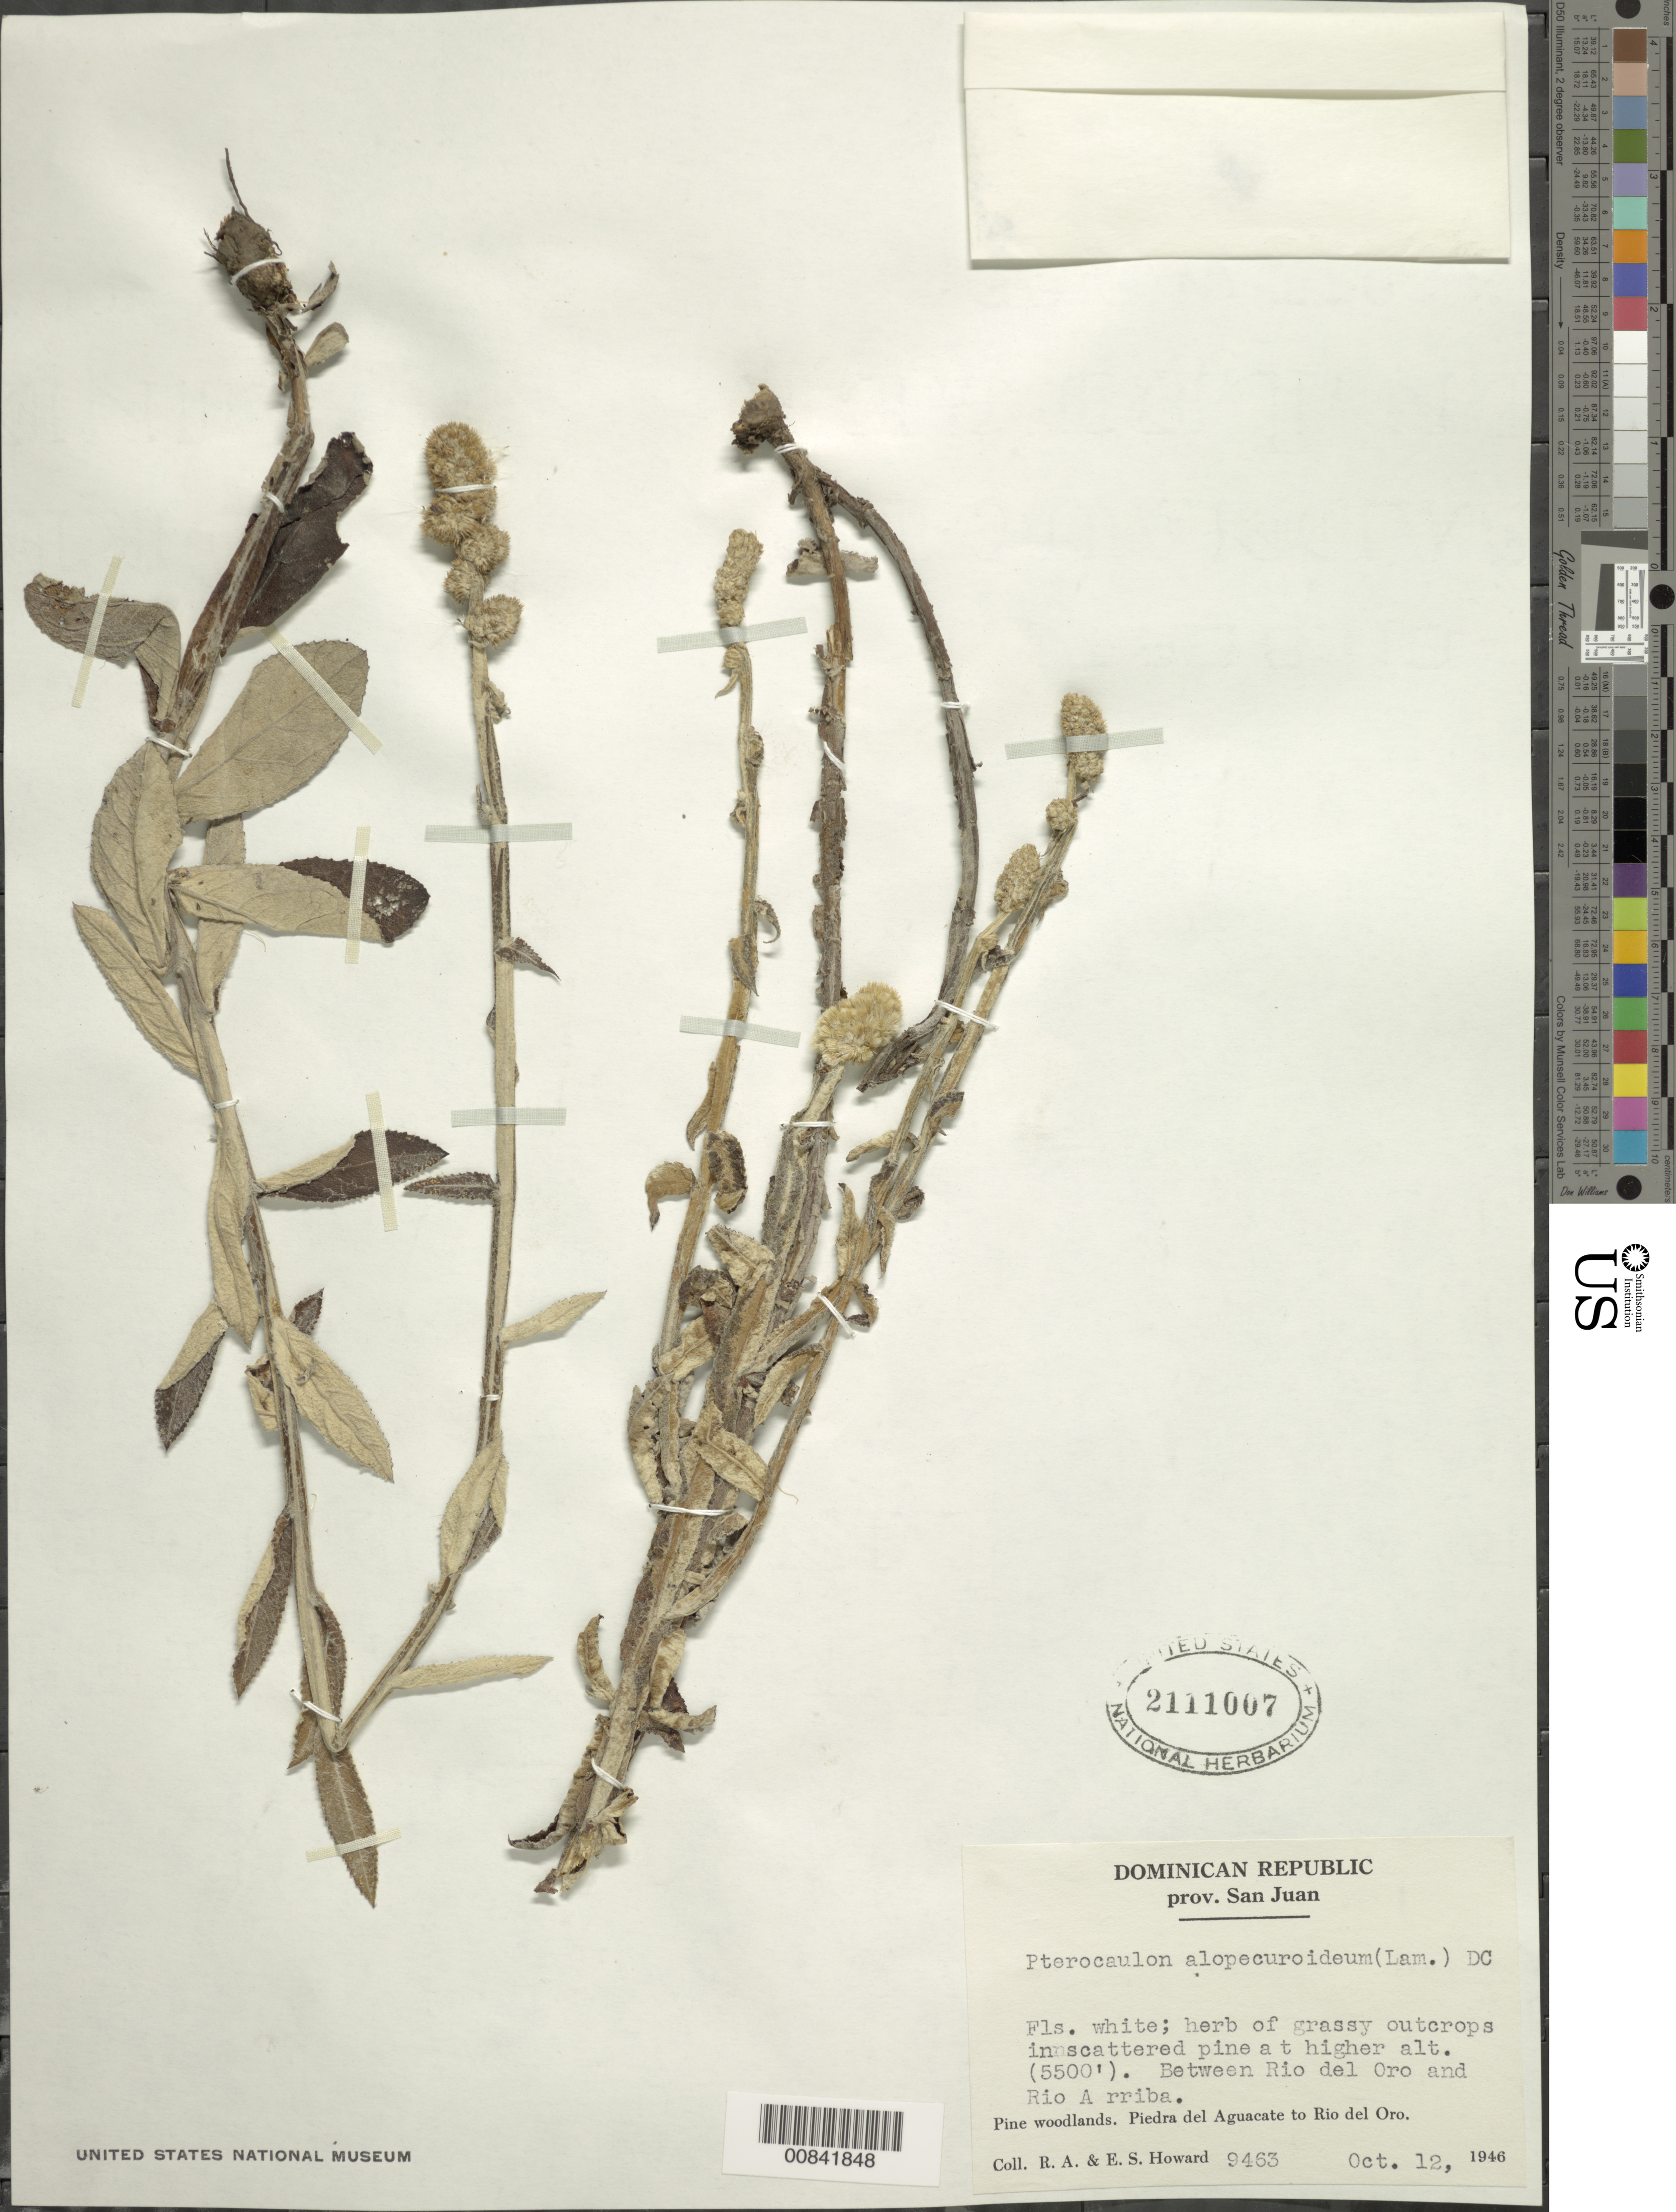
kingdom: Plantae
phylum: Tracheophyta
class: Magnoliopsida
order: Asterales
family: Asteraceae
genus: Pterocaulon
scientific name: Pterocaulon alopecuroides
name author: (Lam.) DC.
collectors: R. A. Howard & E. S. Howard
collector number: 9463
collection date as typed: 12 Oct 1946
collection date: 1946-10-12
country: Dominican Republic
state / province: San Juan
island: Hispaniola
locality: Piedra del Aguacate to Rio del Oro, between Rio del Oro and Rio Arriba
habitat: Grassy outcrops in scattered pine woodlands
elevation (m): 1676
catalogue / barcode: US 2111007